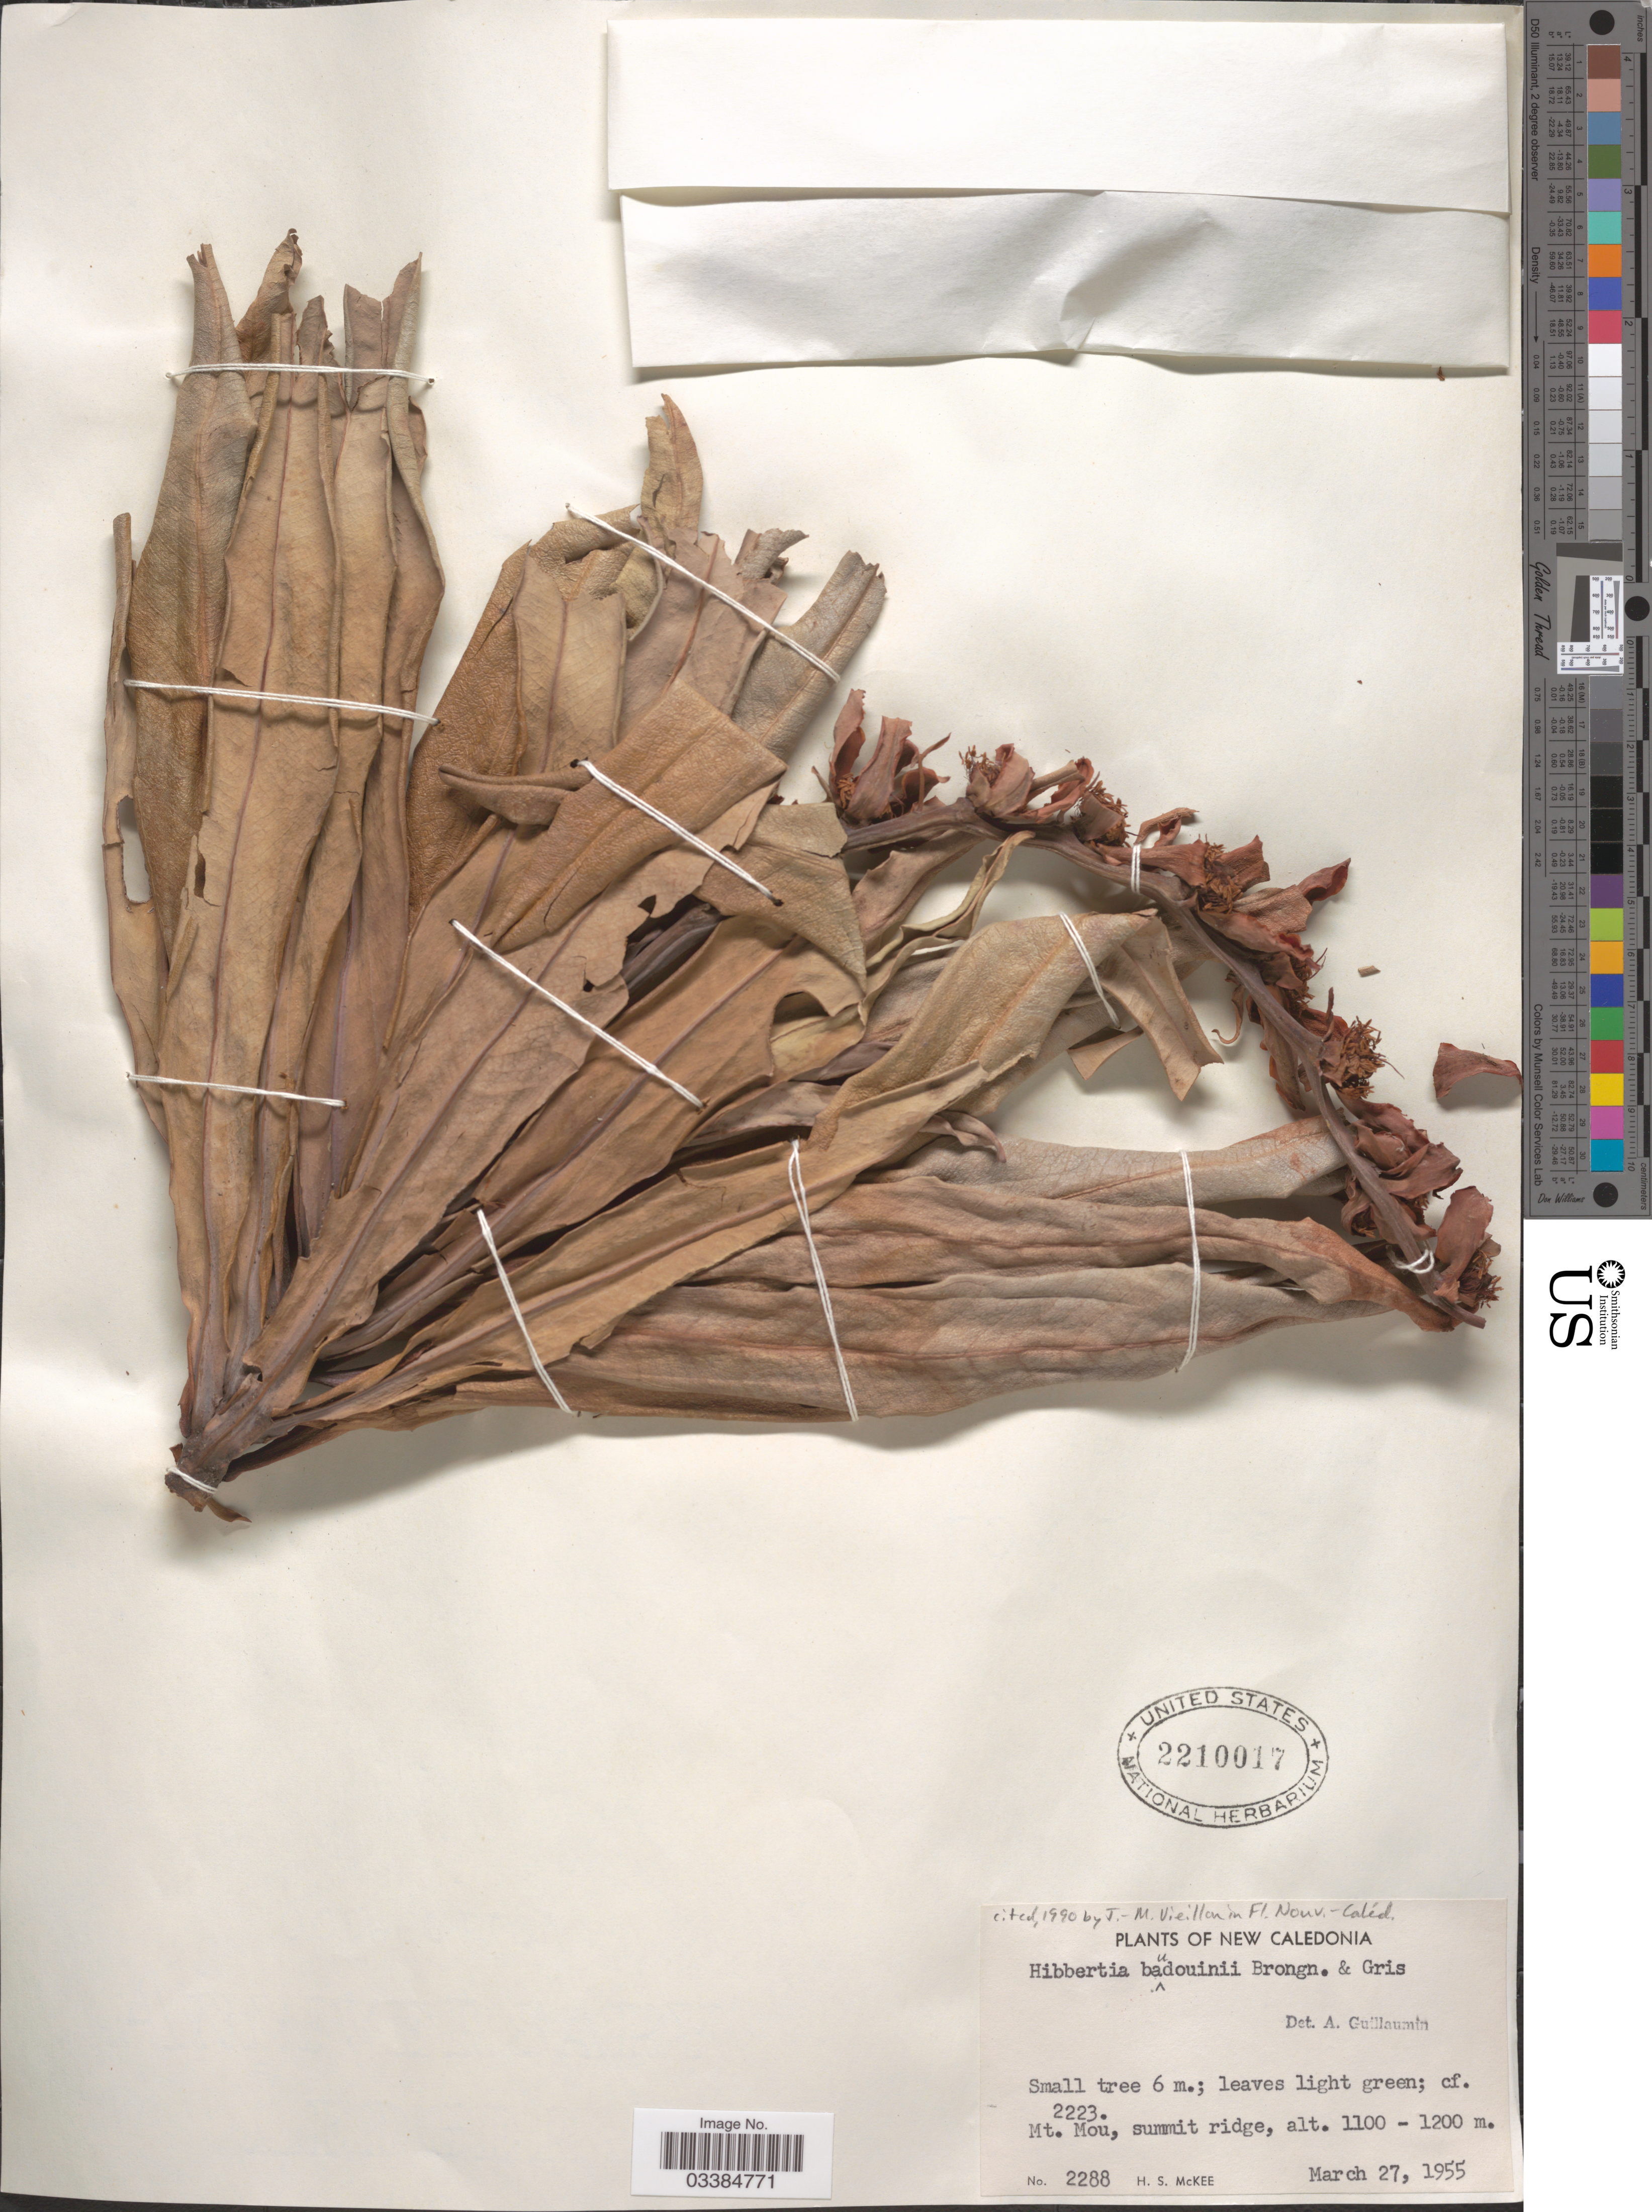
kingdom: Plantae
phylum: Tracheophyta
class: Magnoliopsida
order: Dilleniales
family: Dilleniaceae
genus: Hibbertia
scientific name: Hibbertia baudouinii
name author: Brongn. & Gris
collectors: H. S. McKee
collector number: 2288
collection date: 1955-03-27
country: New Caledonia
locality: Mt. Mou, summit ridge.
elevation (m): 1100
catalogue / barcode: US 2210017